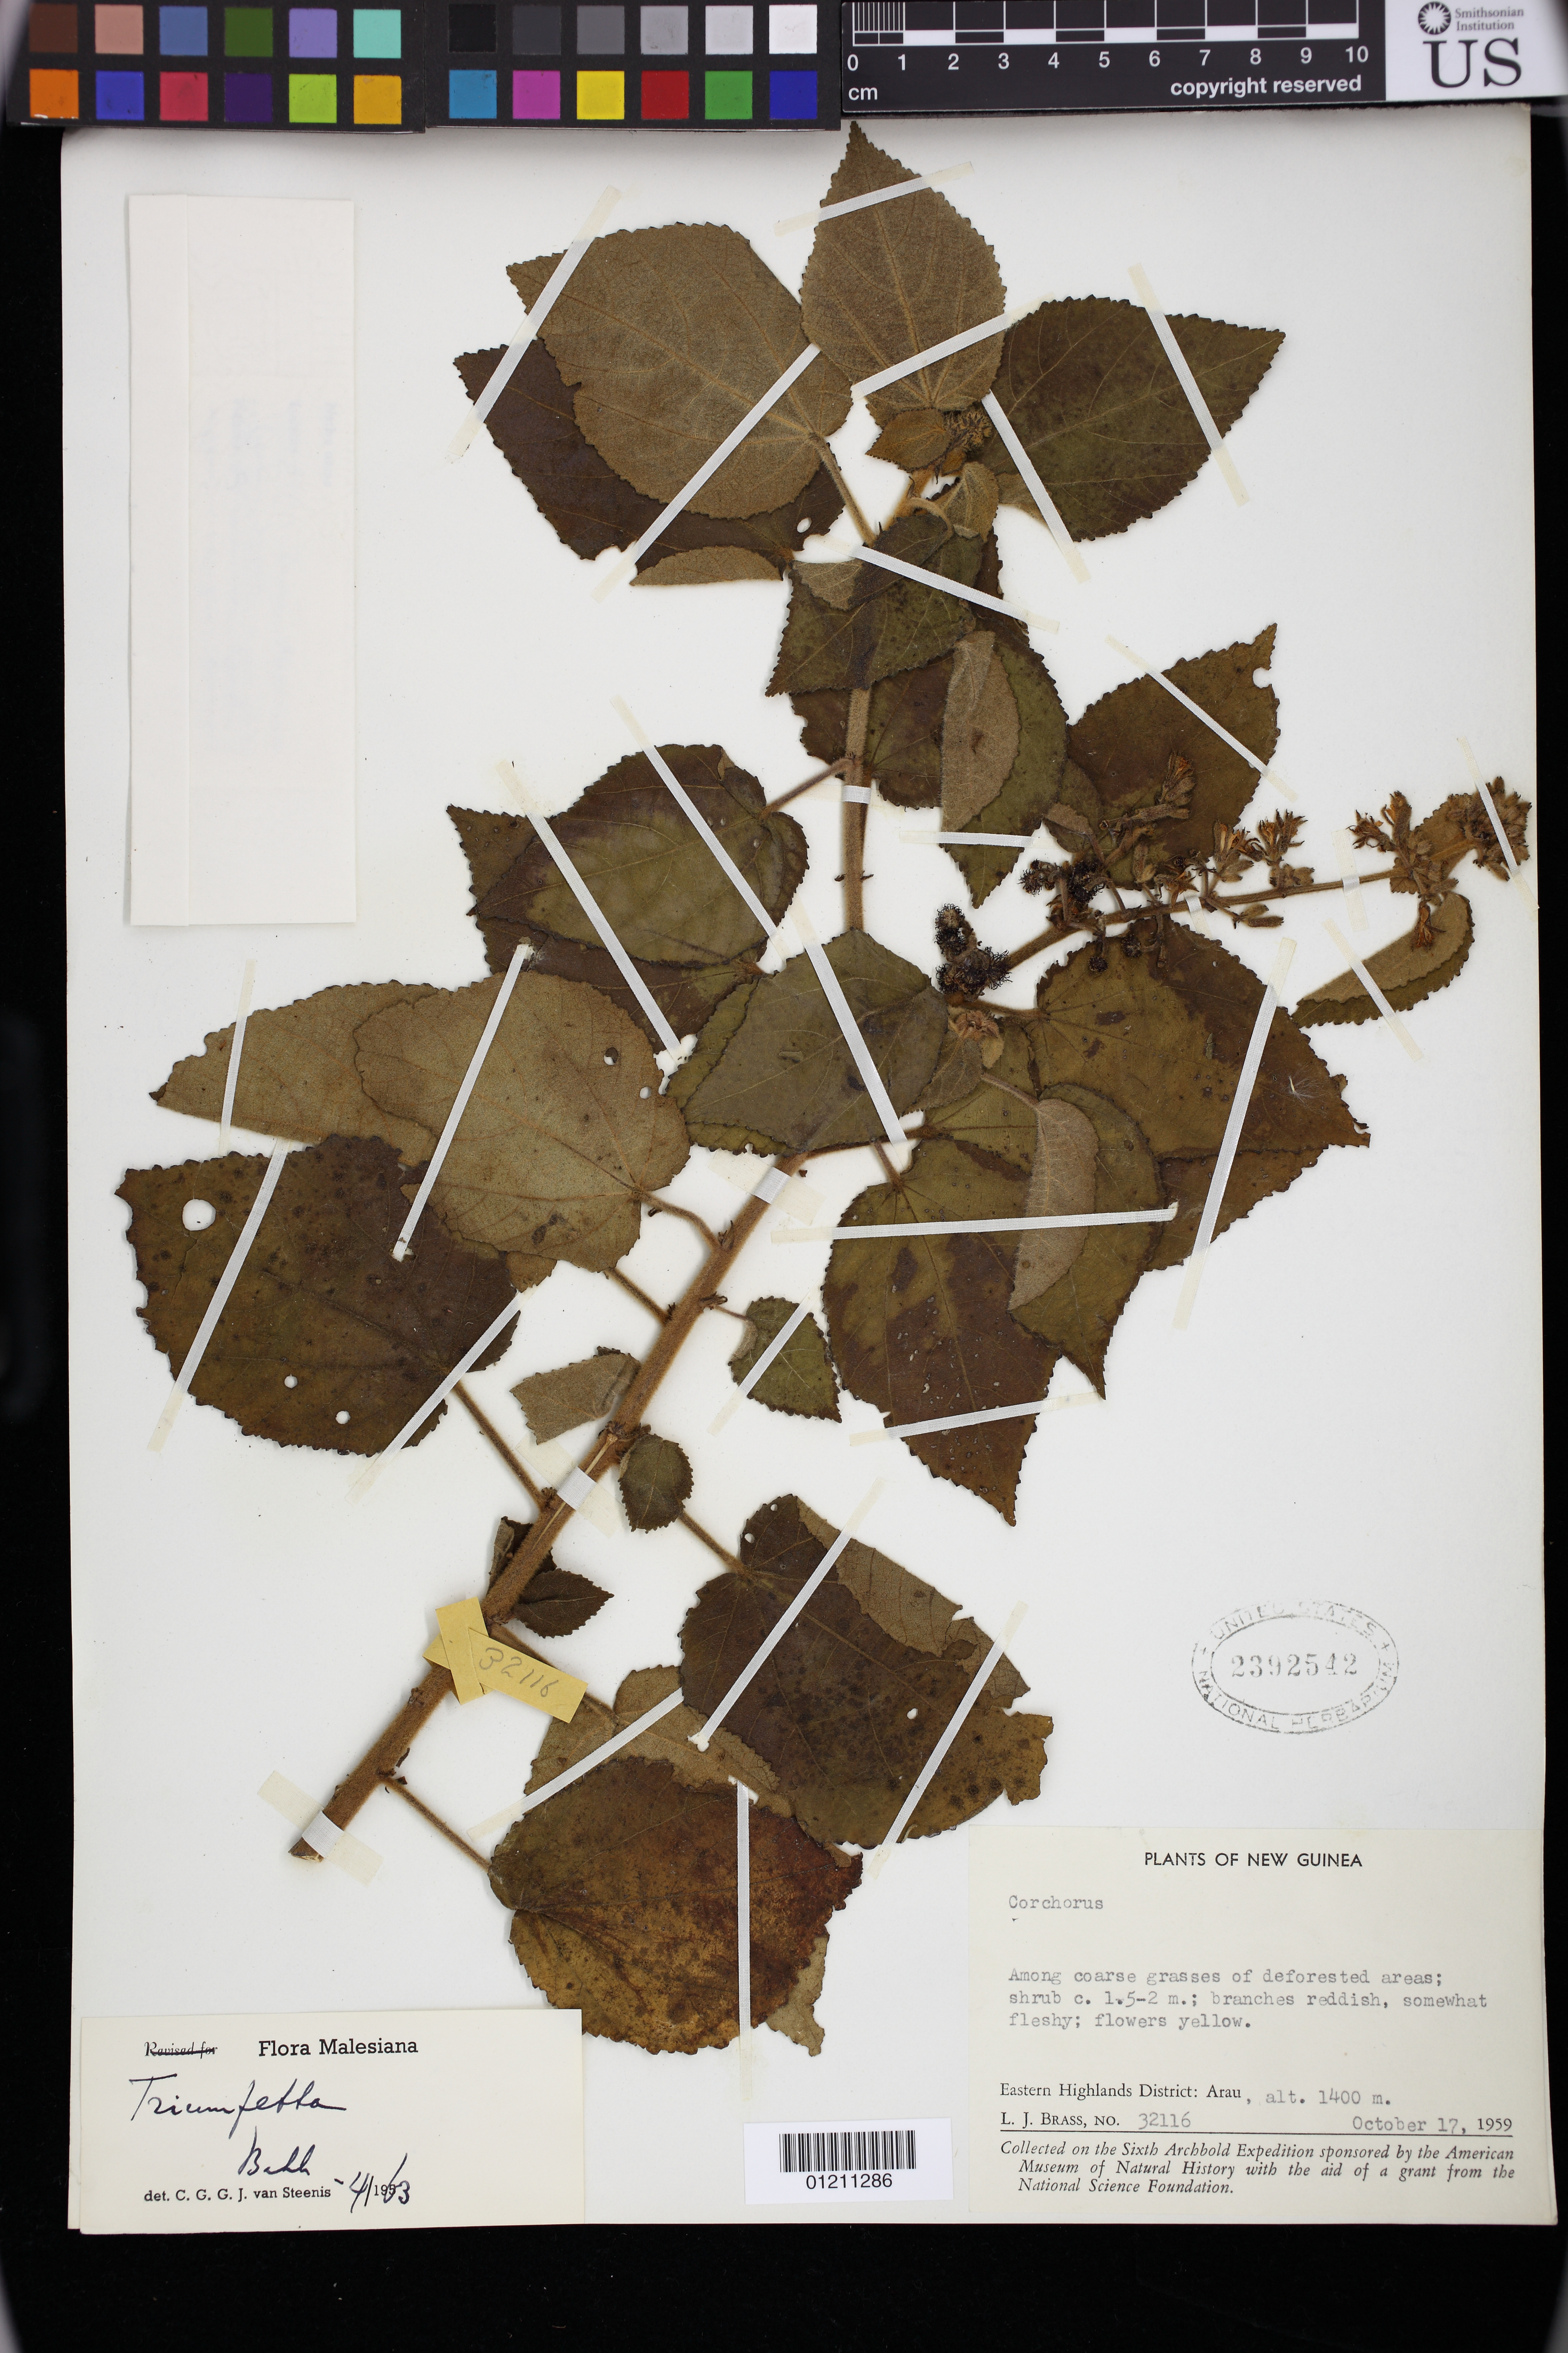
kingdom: Plantae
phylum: Tracheophyta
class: Magnoliopsida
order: Malvales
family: Malvaceae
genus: Triumfetta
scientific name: Triumfetta sp.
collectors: L. J. Brass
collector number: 32116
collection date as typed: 17 Oct 1959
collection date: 1959-10-17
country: Papua New Guinea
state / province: Eastern Highlands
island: New Guinea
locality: Eastern Highlands District: Arau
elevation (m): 1400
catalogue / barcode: US 2392542